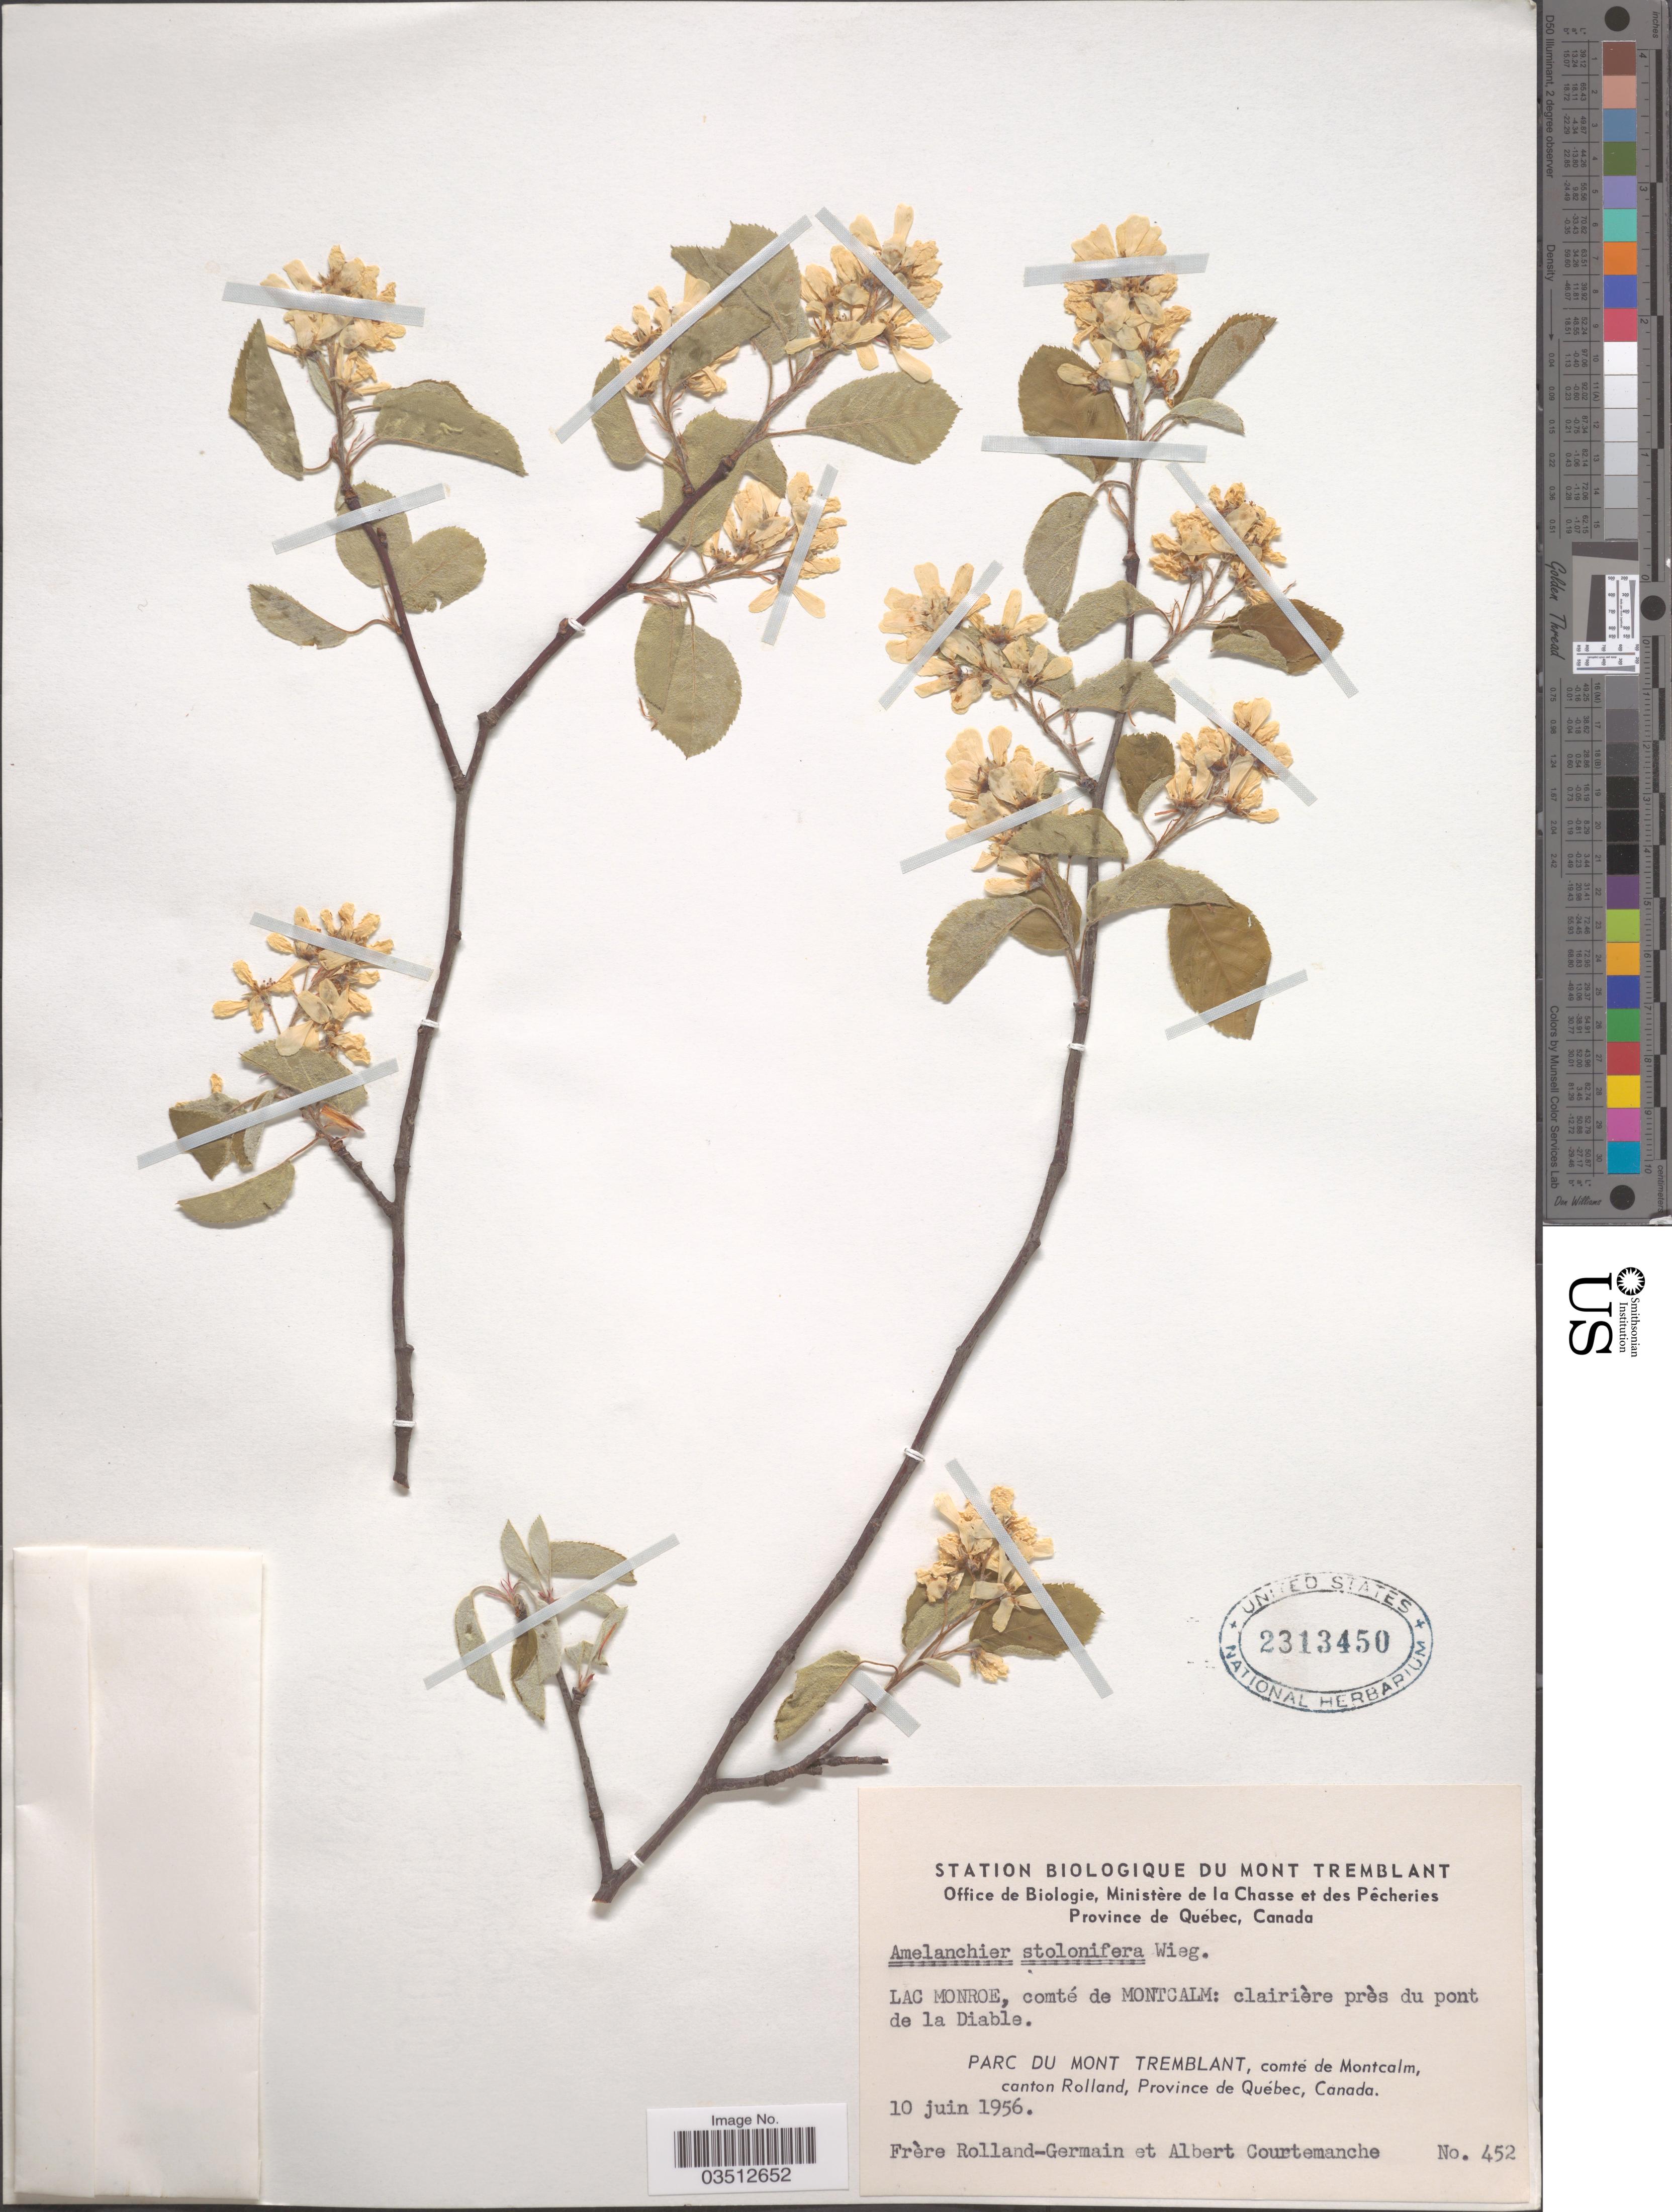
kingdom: Plantae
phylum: Tracheophyta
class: Magnoliopsida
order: Rosales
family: Rosaceae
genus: Amelanchier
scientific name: Amelanchier stolonifera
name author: Wiegand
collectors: Rolland-Germain & A. Courtemanche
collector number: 452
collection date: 1956-06-10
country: Canada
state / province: Quebec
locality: Lac Monroe, comté de Montcalm: clairière près du pont de la Diable. Parc du Mont Tremblant, comté de Montcalm, canton Rolland.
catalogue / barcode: US 2313450